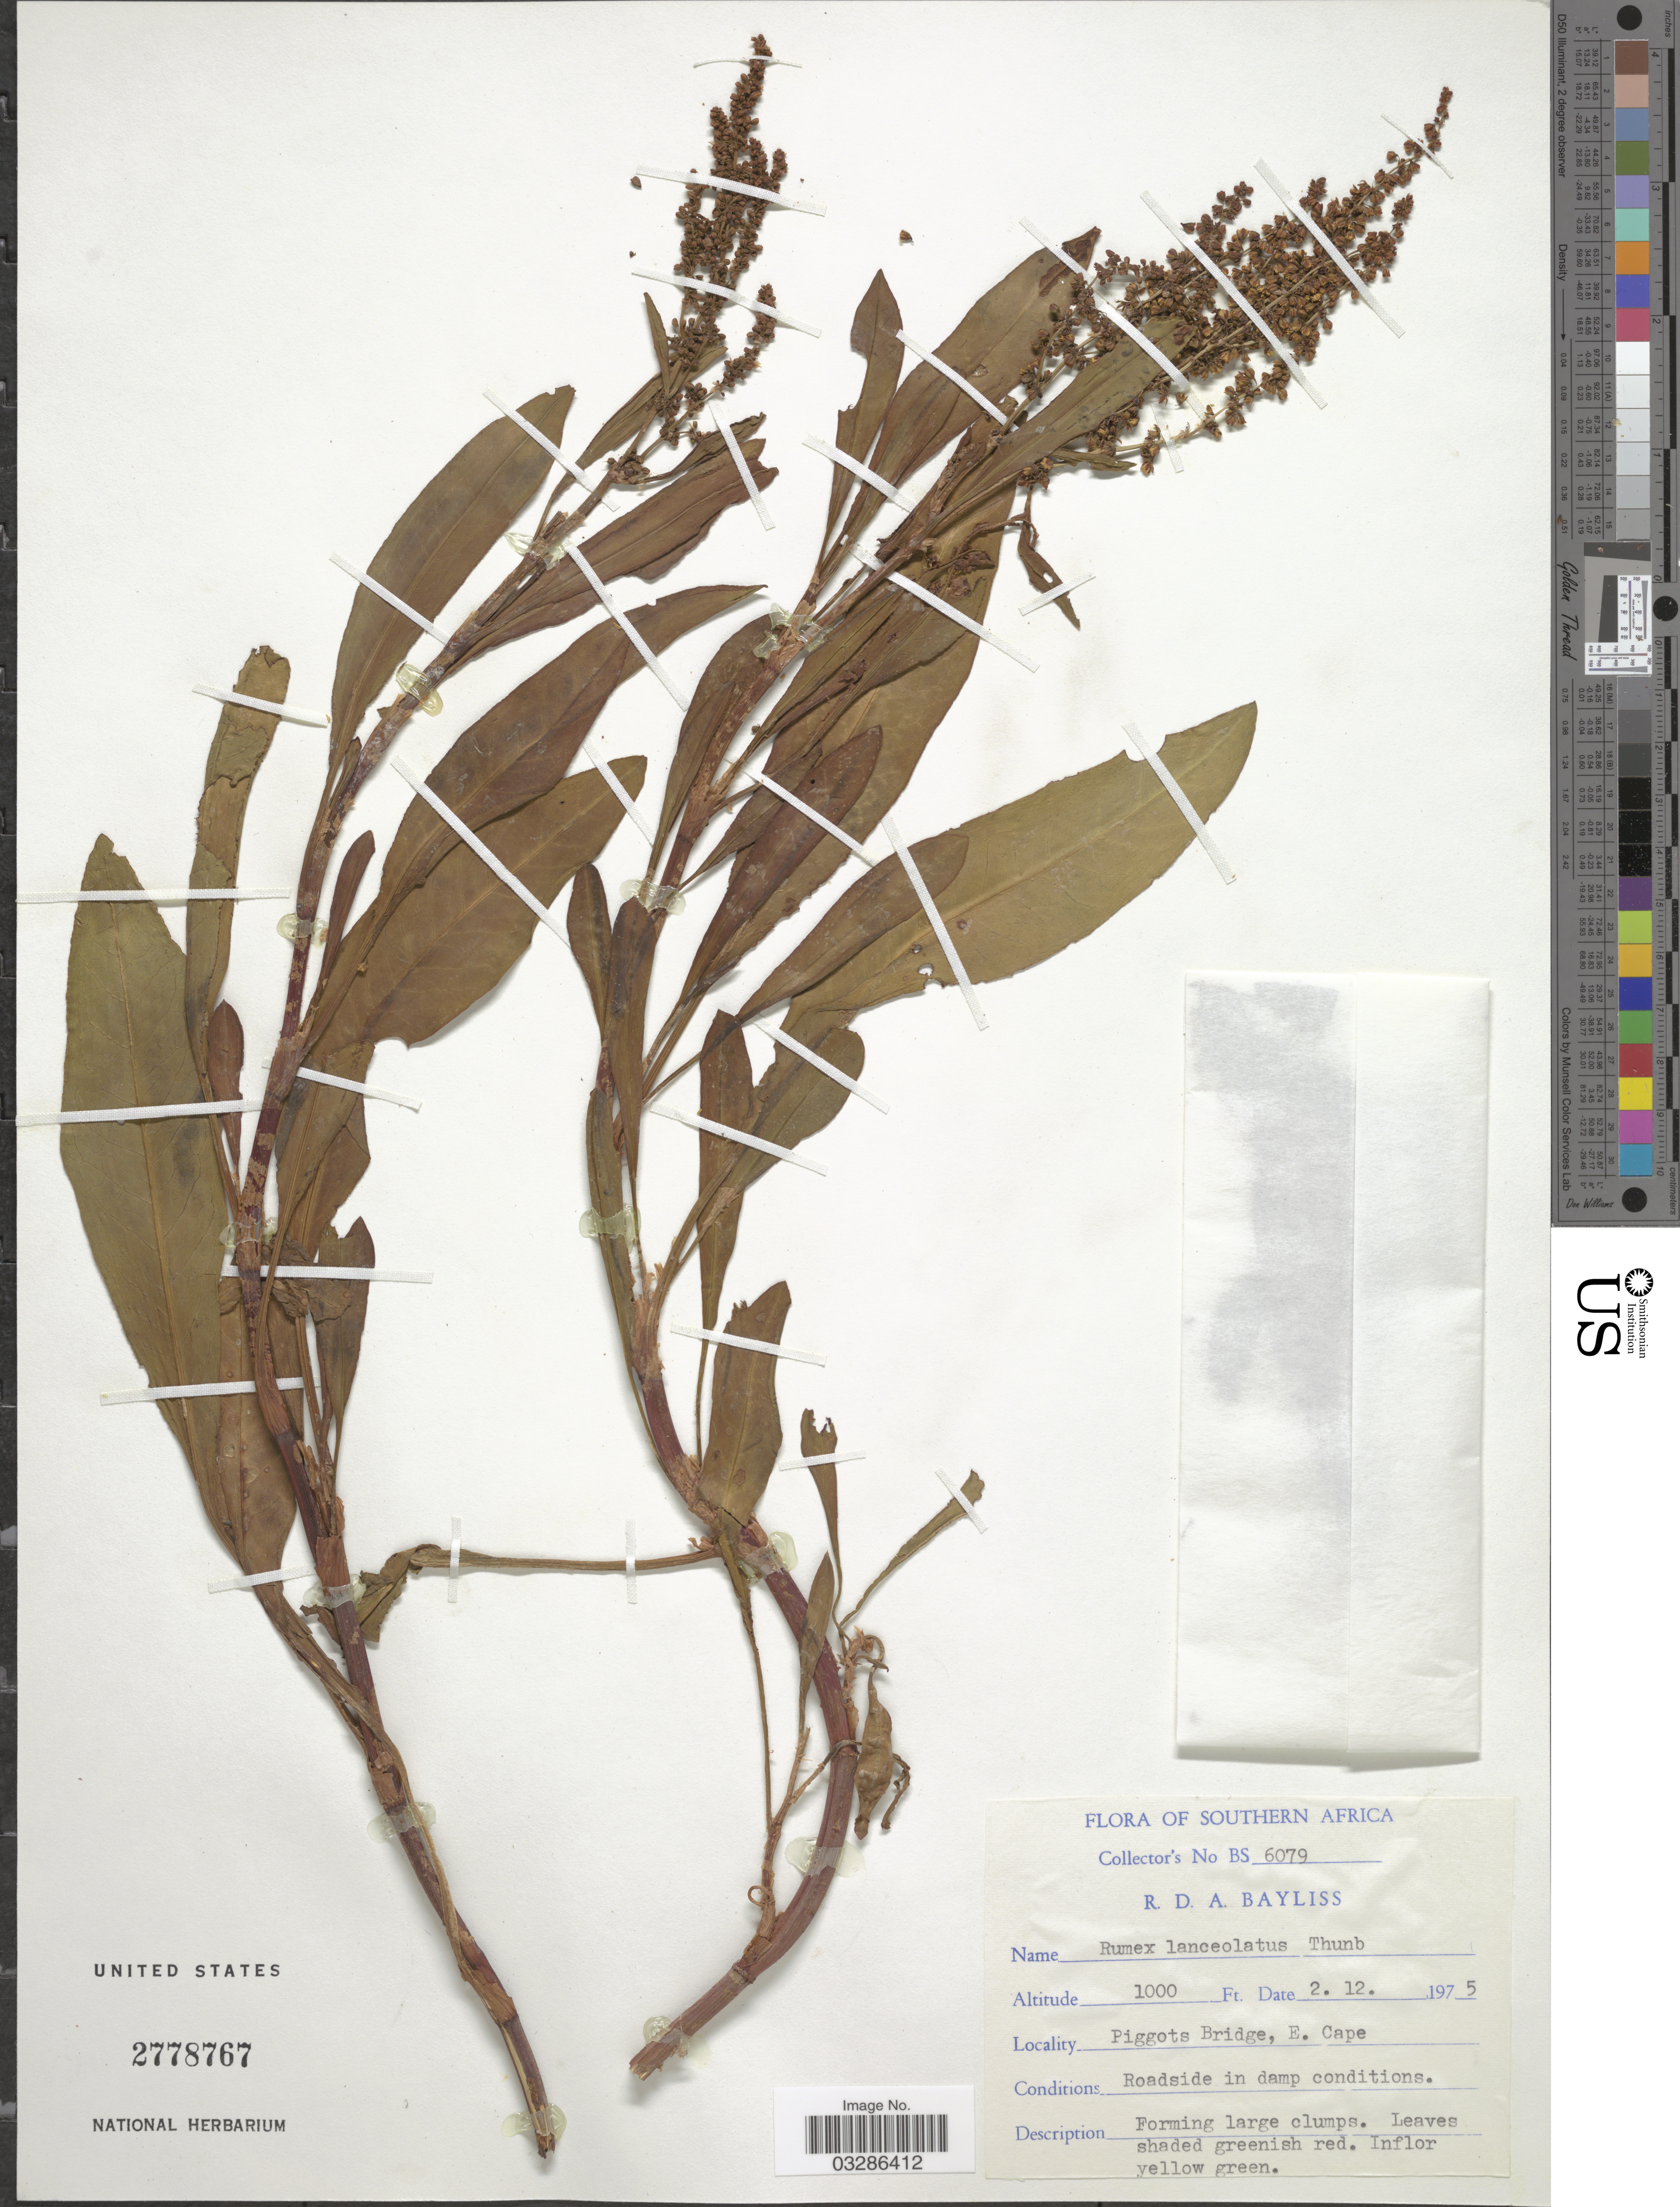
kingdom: Plantae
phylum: Tracheophyta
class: Magnoliopsida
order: Caryophyllales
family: Polygonaceae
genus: Rumex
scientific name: Rumex lanceolatus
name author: Thunb.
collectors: R. Bayliss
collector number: BS6079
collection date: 1975-12-02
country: South Africa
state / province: Eastern Cape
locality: Southern Africa. Piggots Bridge, E. Cape.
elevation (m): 305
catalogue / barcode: US 2778767